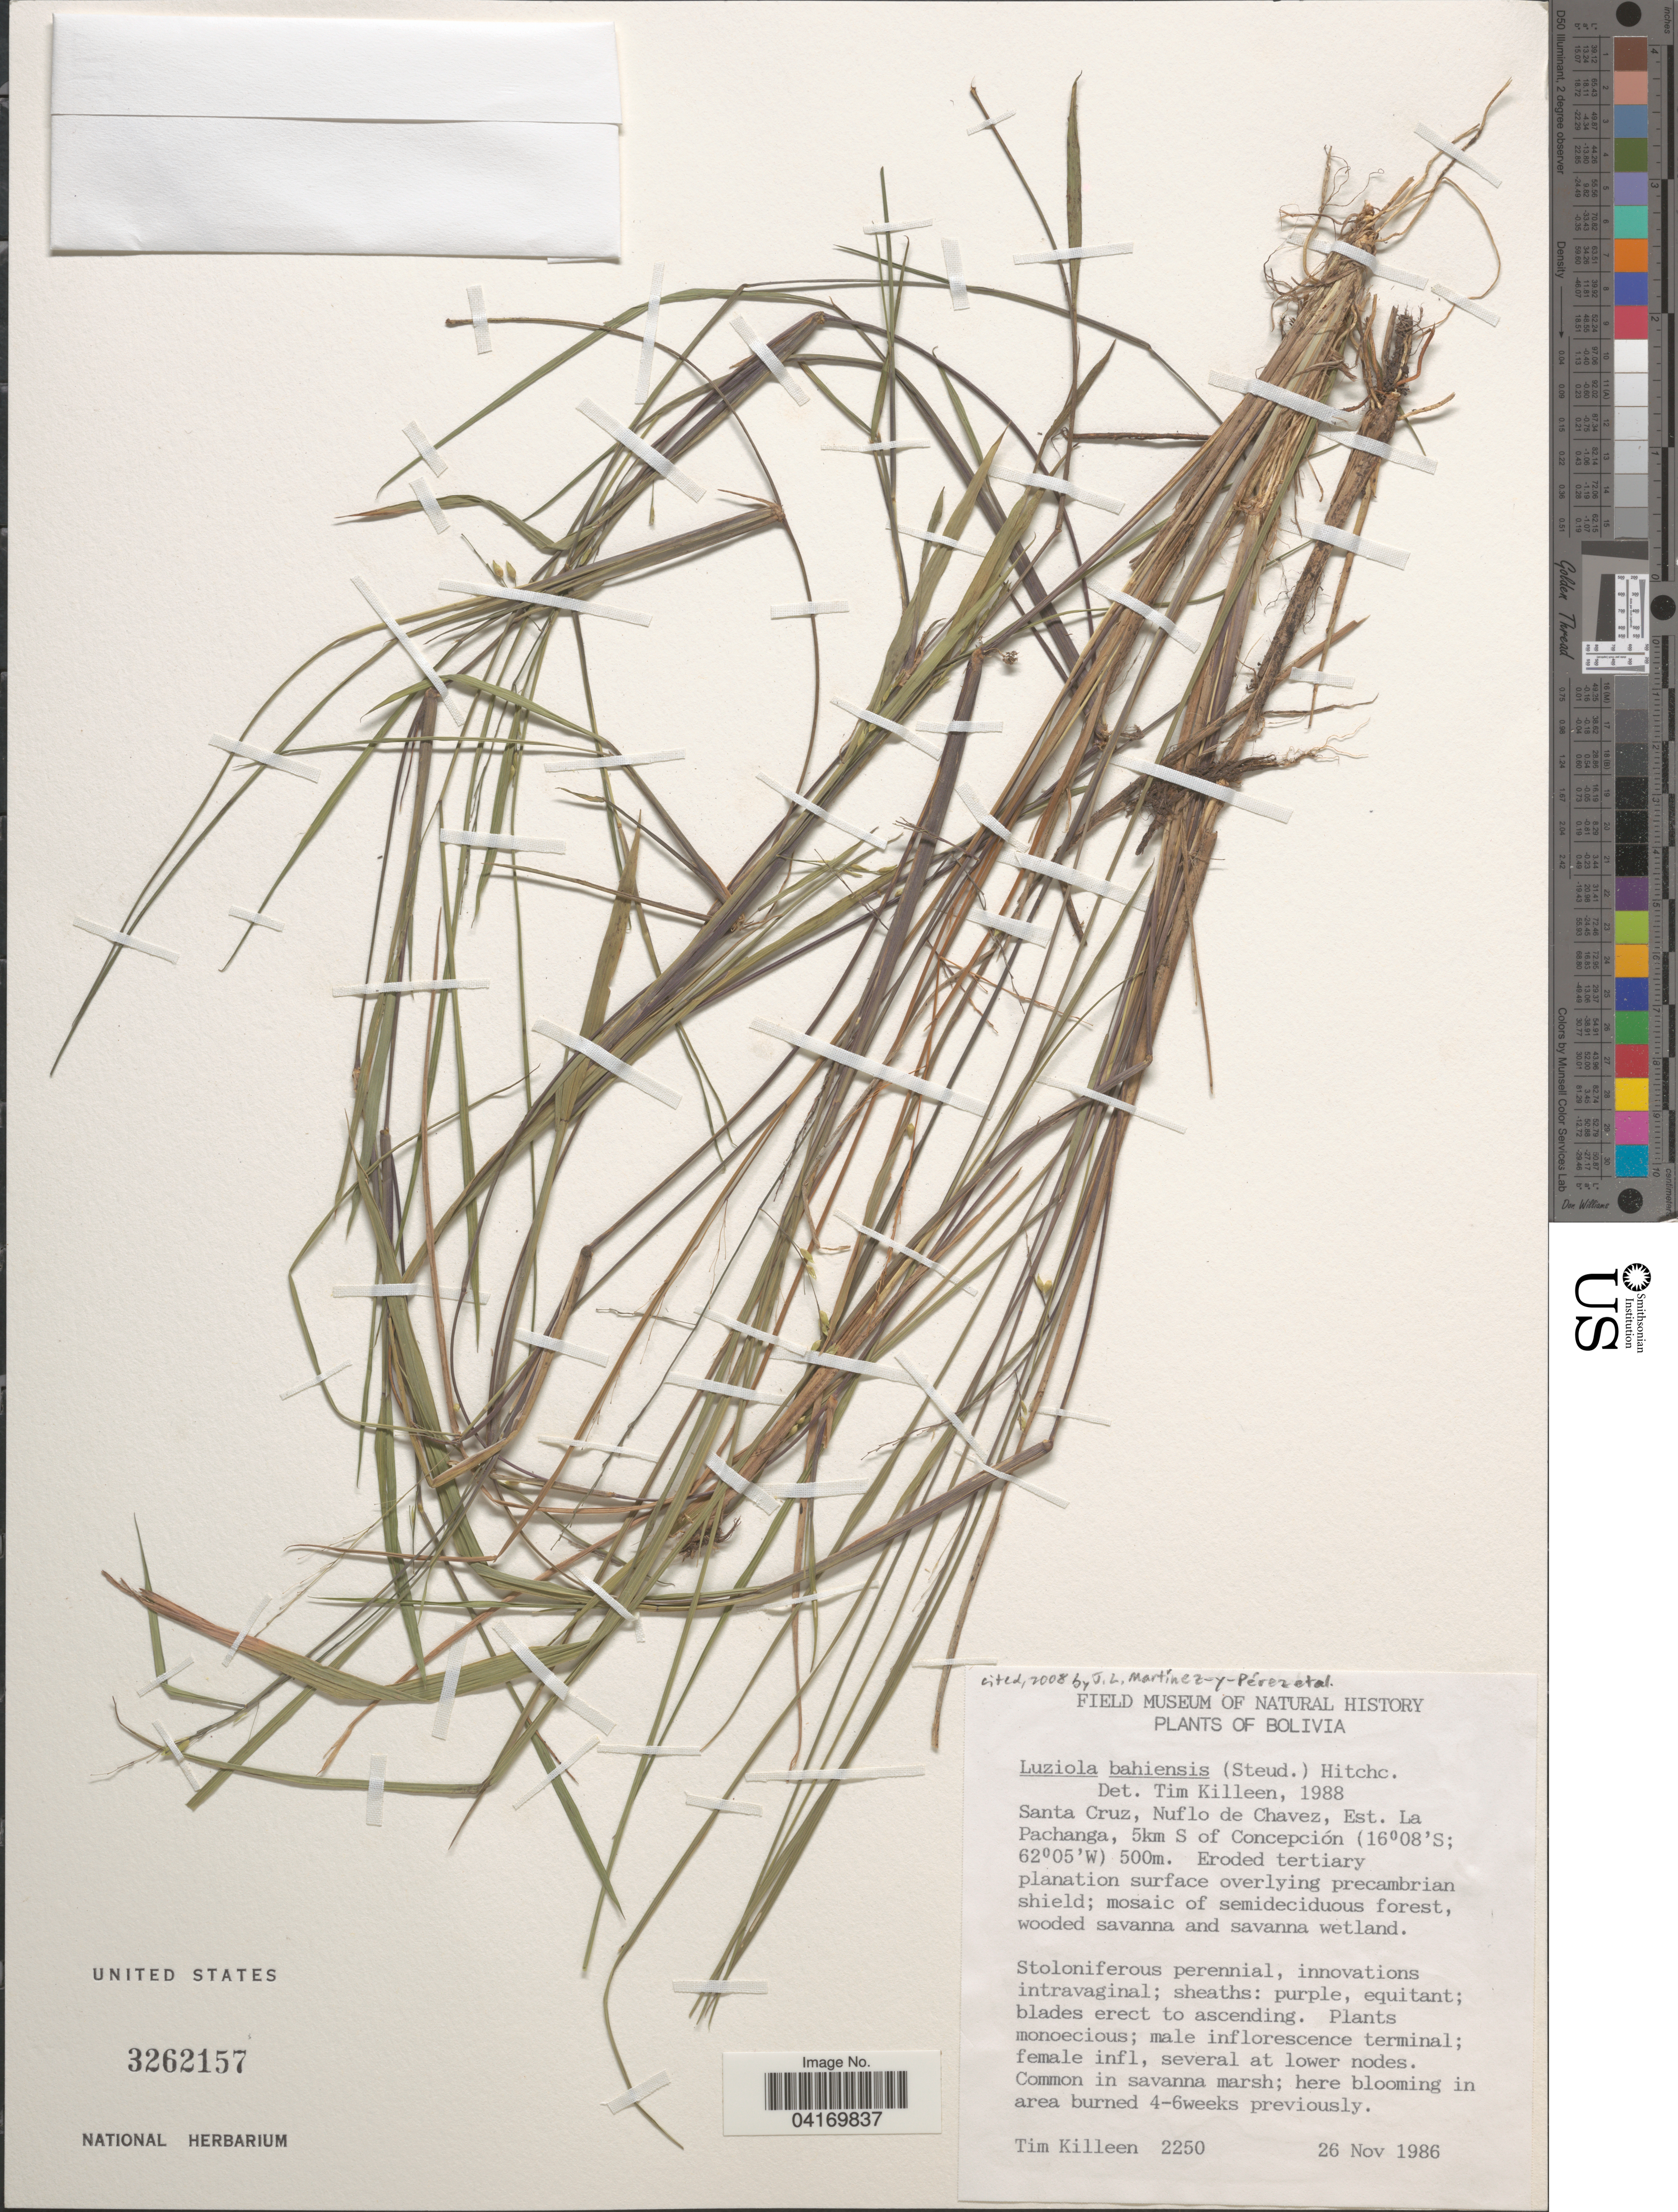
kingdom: Plantae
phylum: Tracheophyta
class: Liliopsida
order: Poales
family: Poaceae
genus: Luziola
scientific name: Luziola bahiensis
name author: (Steud.) Hitchc.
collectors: T. J. Killeen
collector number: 2250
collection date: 1986-11-26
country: Bolivia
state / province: Santa Cruz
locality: Nuflo de Chavez, Est. La Pachanga, 5km S of Concepción.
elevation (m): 500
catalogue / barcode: US 3262157